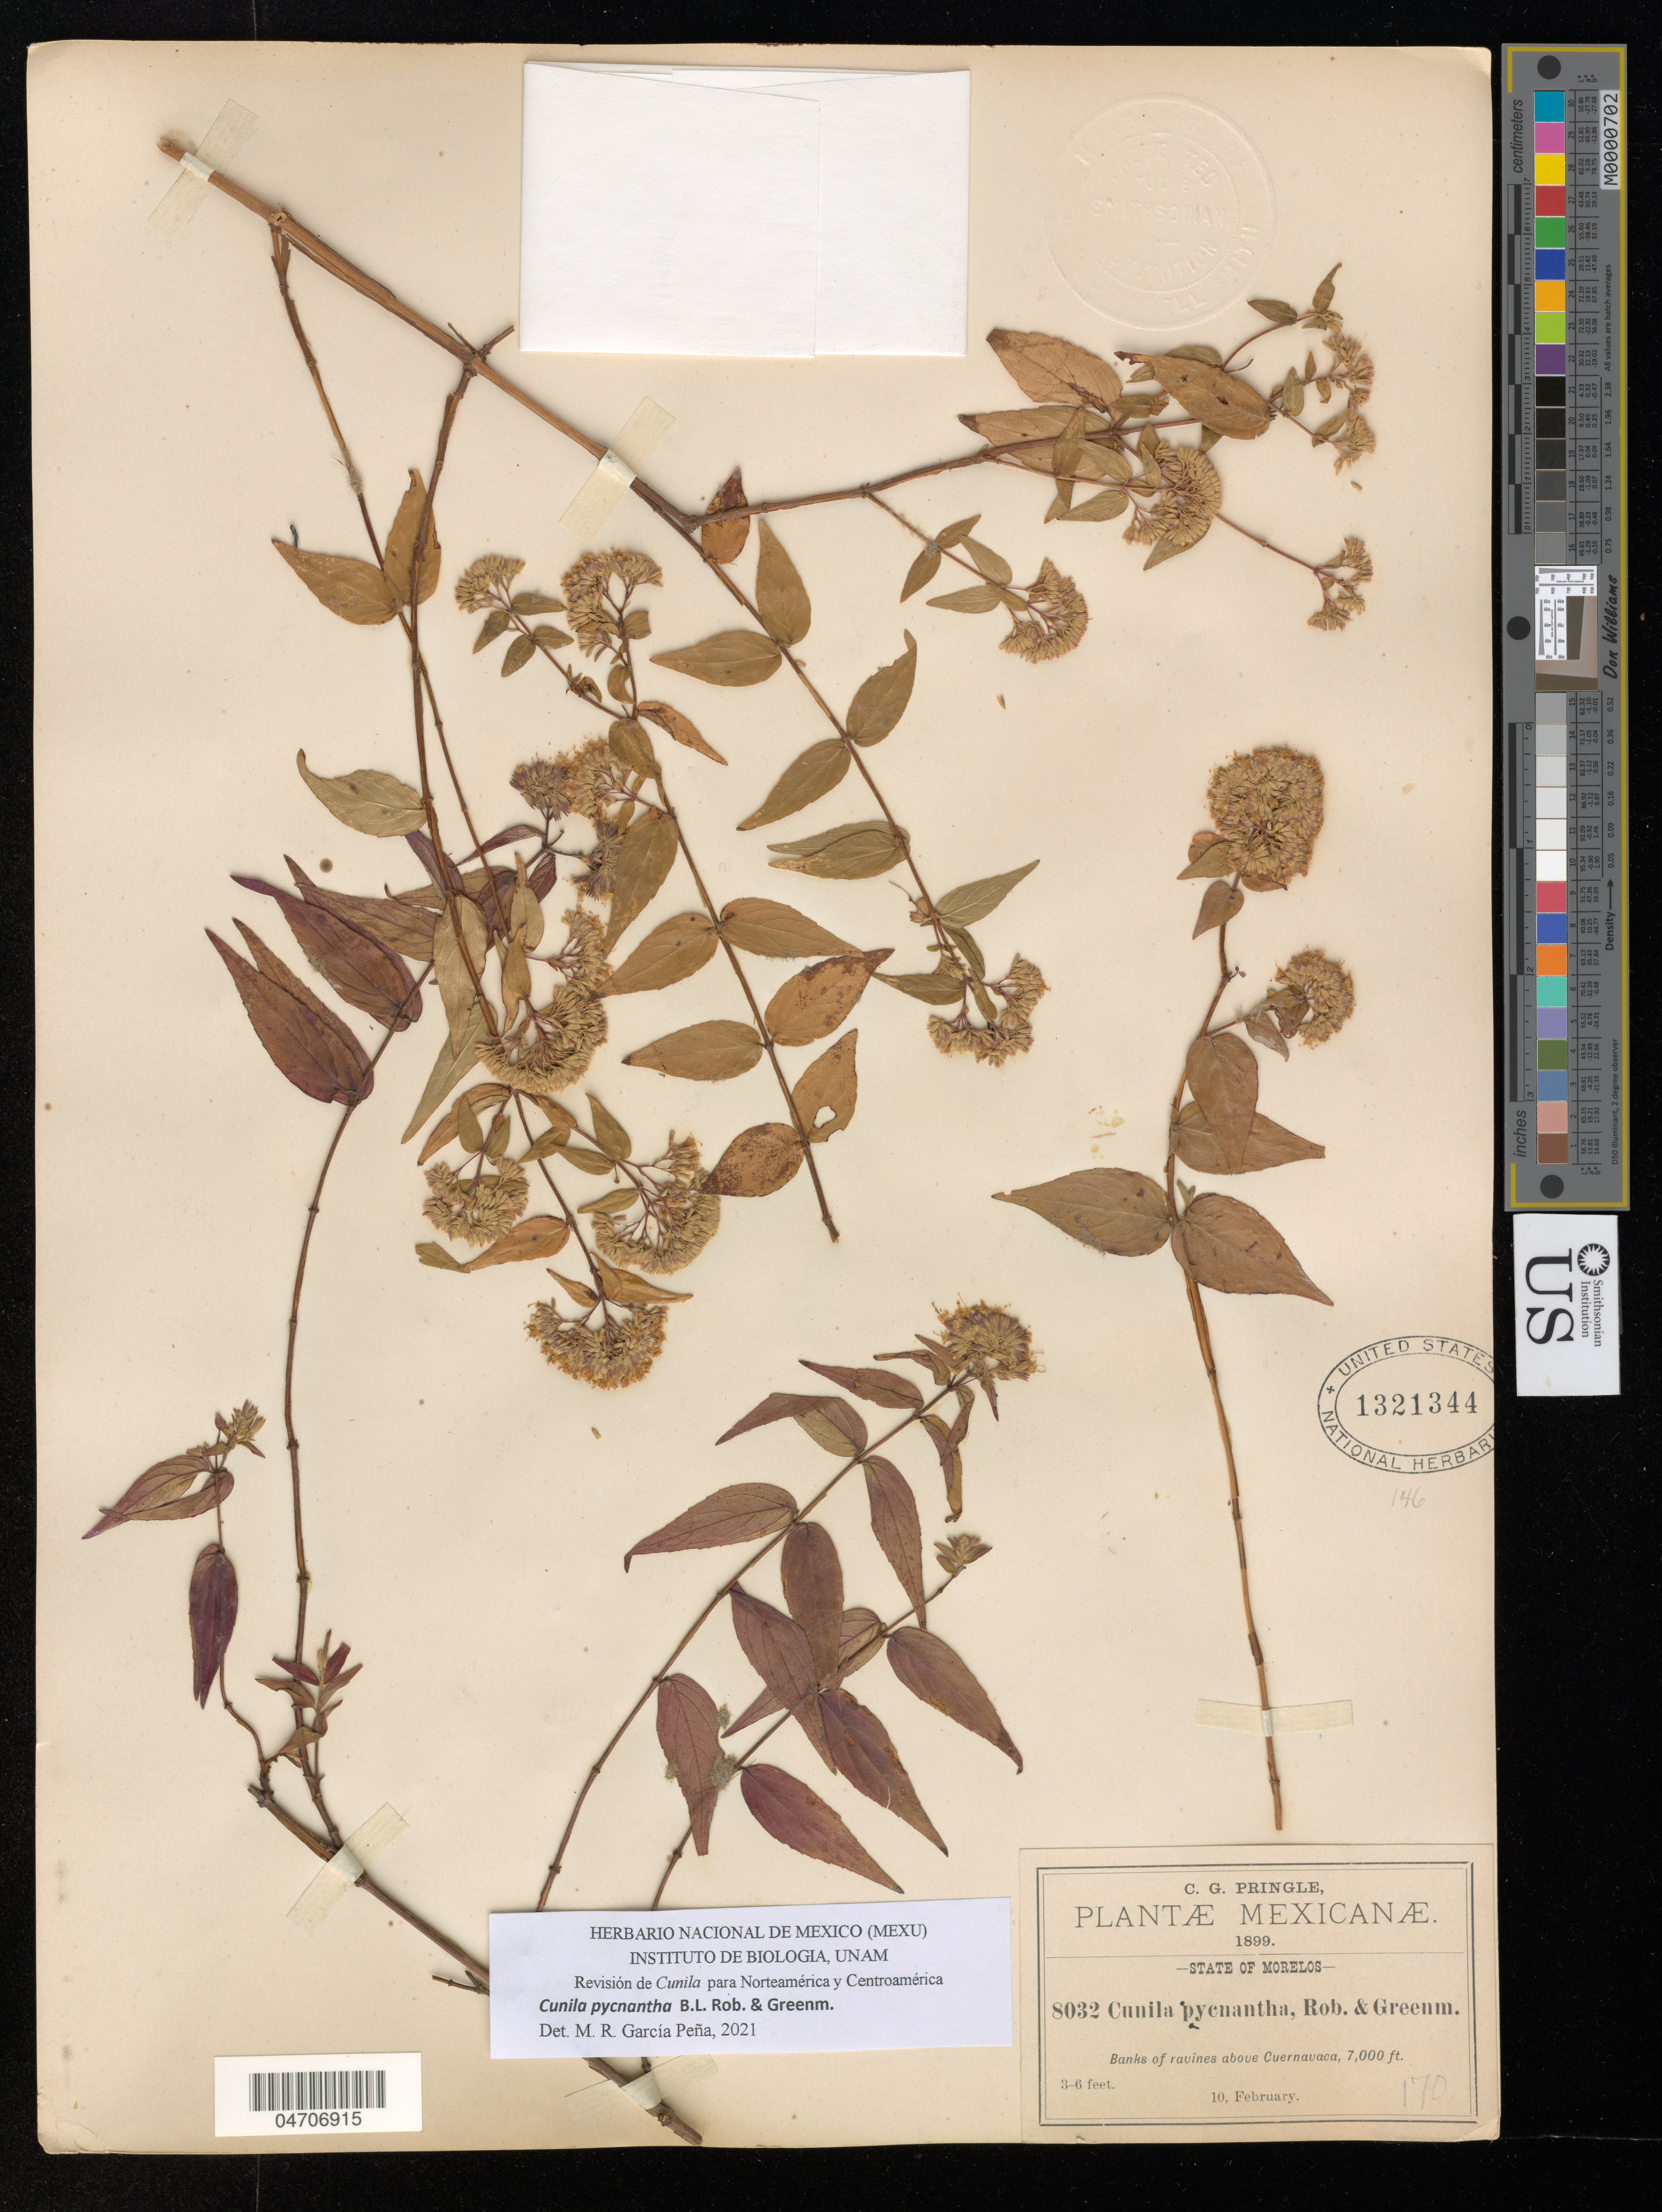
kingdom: Plantae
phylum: Tracheophyta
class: Magnoliopsida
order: Lamiales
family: Lamiaceae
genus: Cunila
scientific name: Cunila pycnantha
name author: B.L. Rob. & Greenm.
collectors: C. G. Pringle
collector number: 8032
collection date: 1899-02-10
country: Mexico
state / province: Morelos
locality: Banks of ravines above Cuernavaca.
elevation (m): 2134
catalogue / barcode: US 1321344